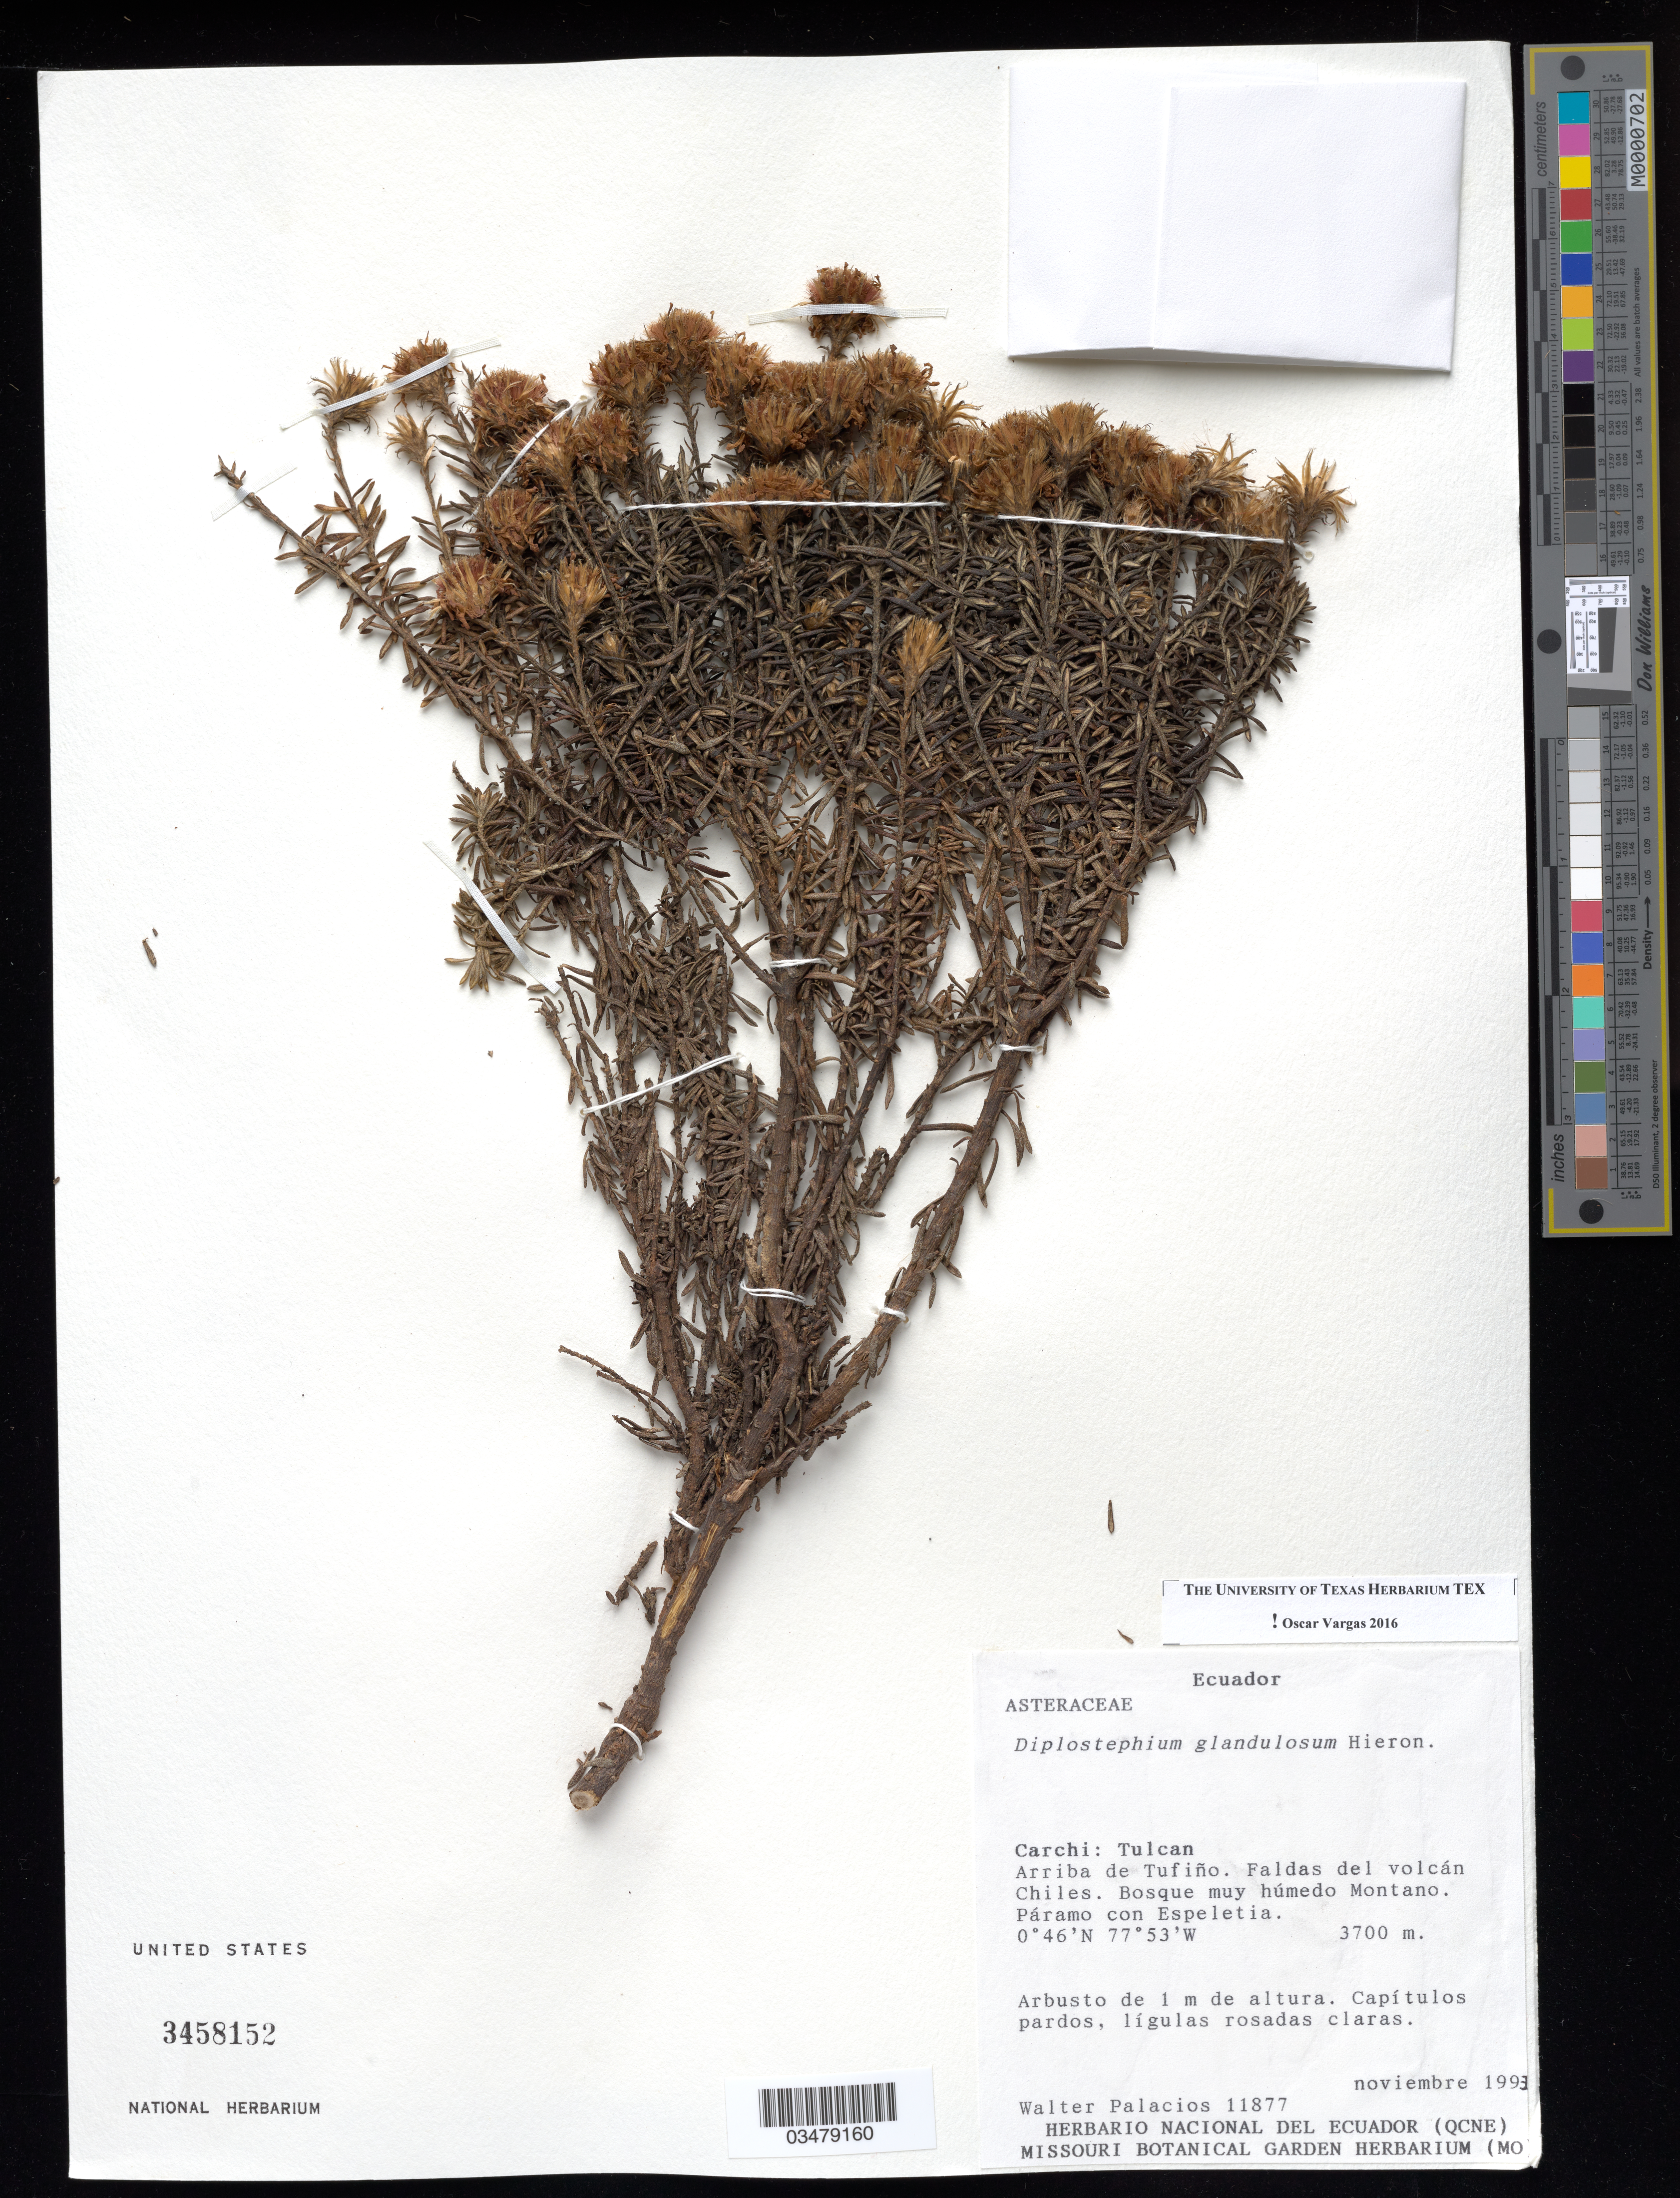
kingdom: Plantae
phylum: Tracheophyta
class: Magnoliopsida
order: Asterales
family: Asteraceae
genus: Diplostephium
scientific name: Diplostephium glandulosum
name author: Hieron.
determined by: Vargas, Oscar M.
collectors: W. Palacios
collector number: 11877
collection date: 1993-11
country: Ecuador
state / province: Carchi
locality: Tulcan, Frontera con Colombia, Faldas del volcan Chiles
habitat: Bosque muy humedo Montano; Paramo con Espeletia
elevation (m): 3900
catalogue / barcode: US 3458152